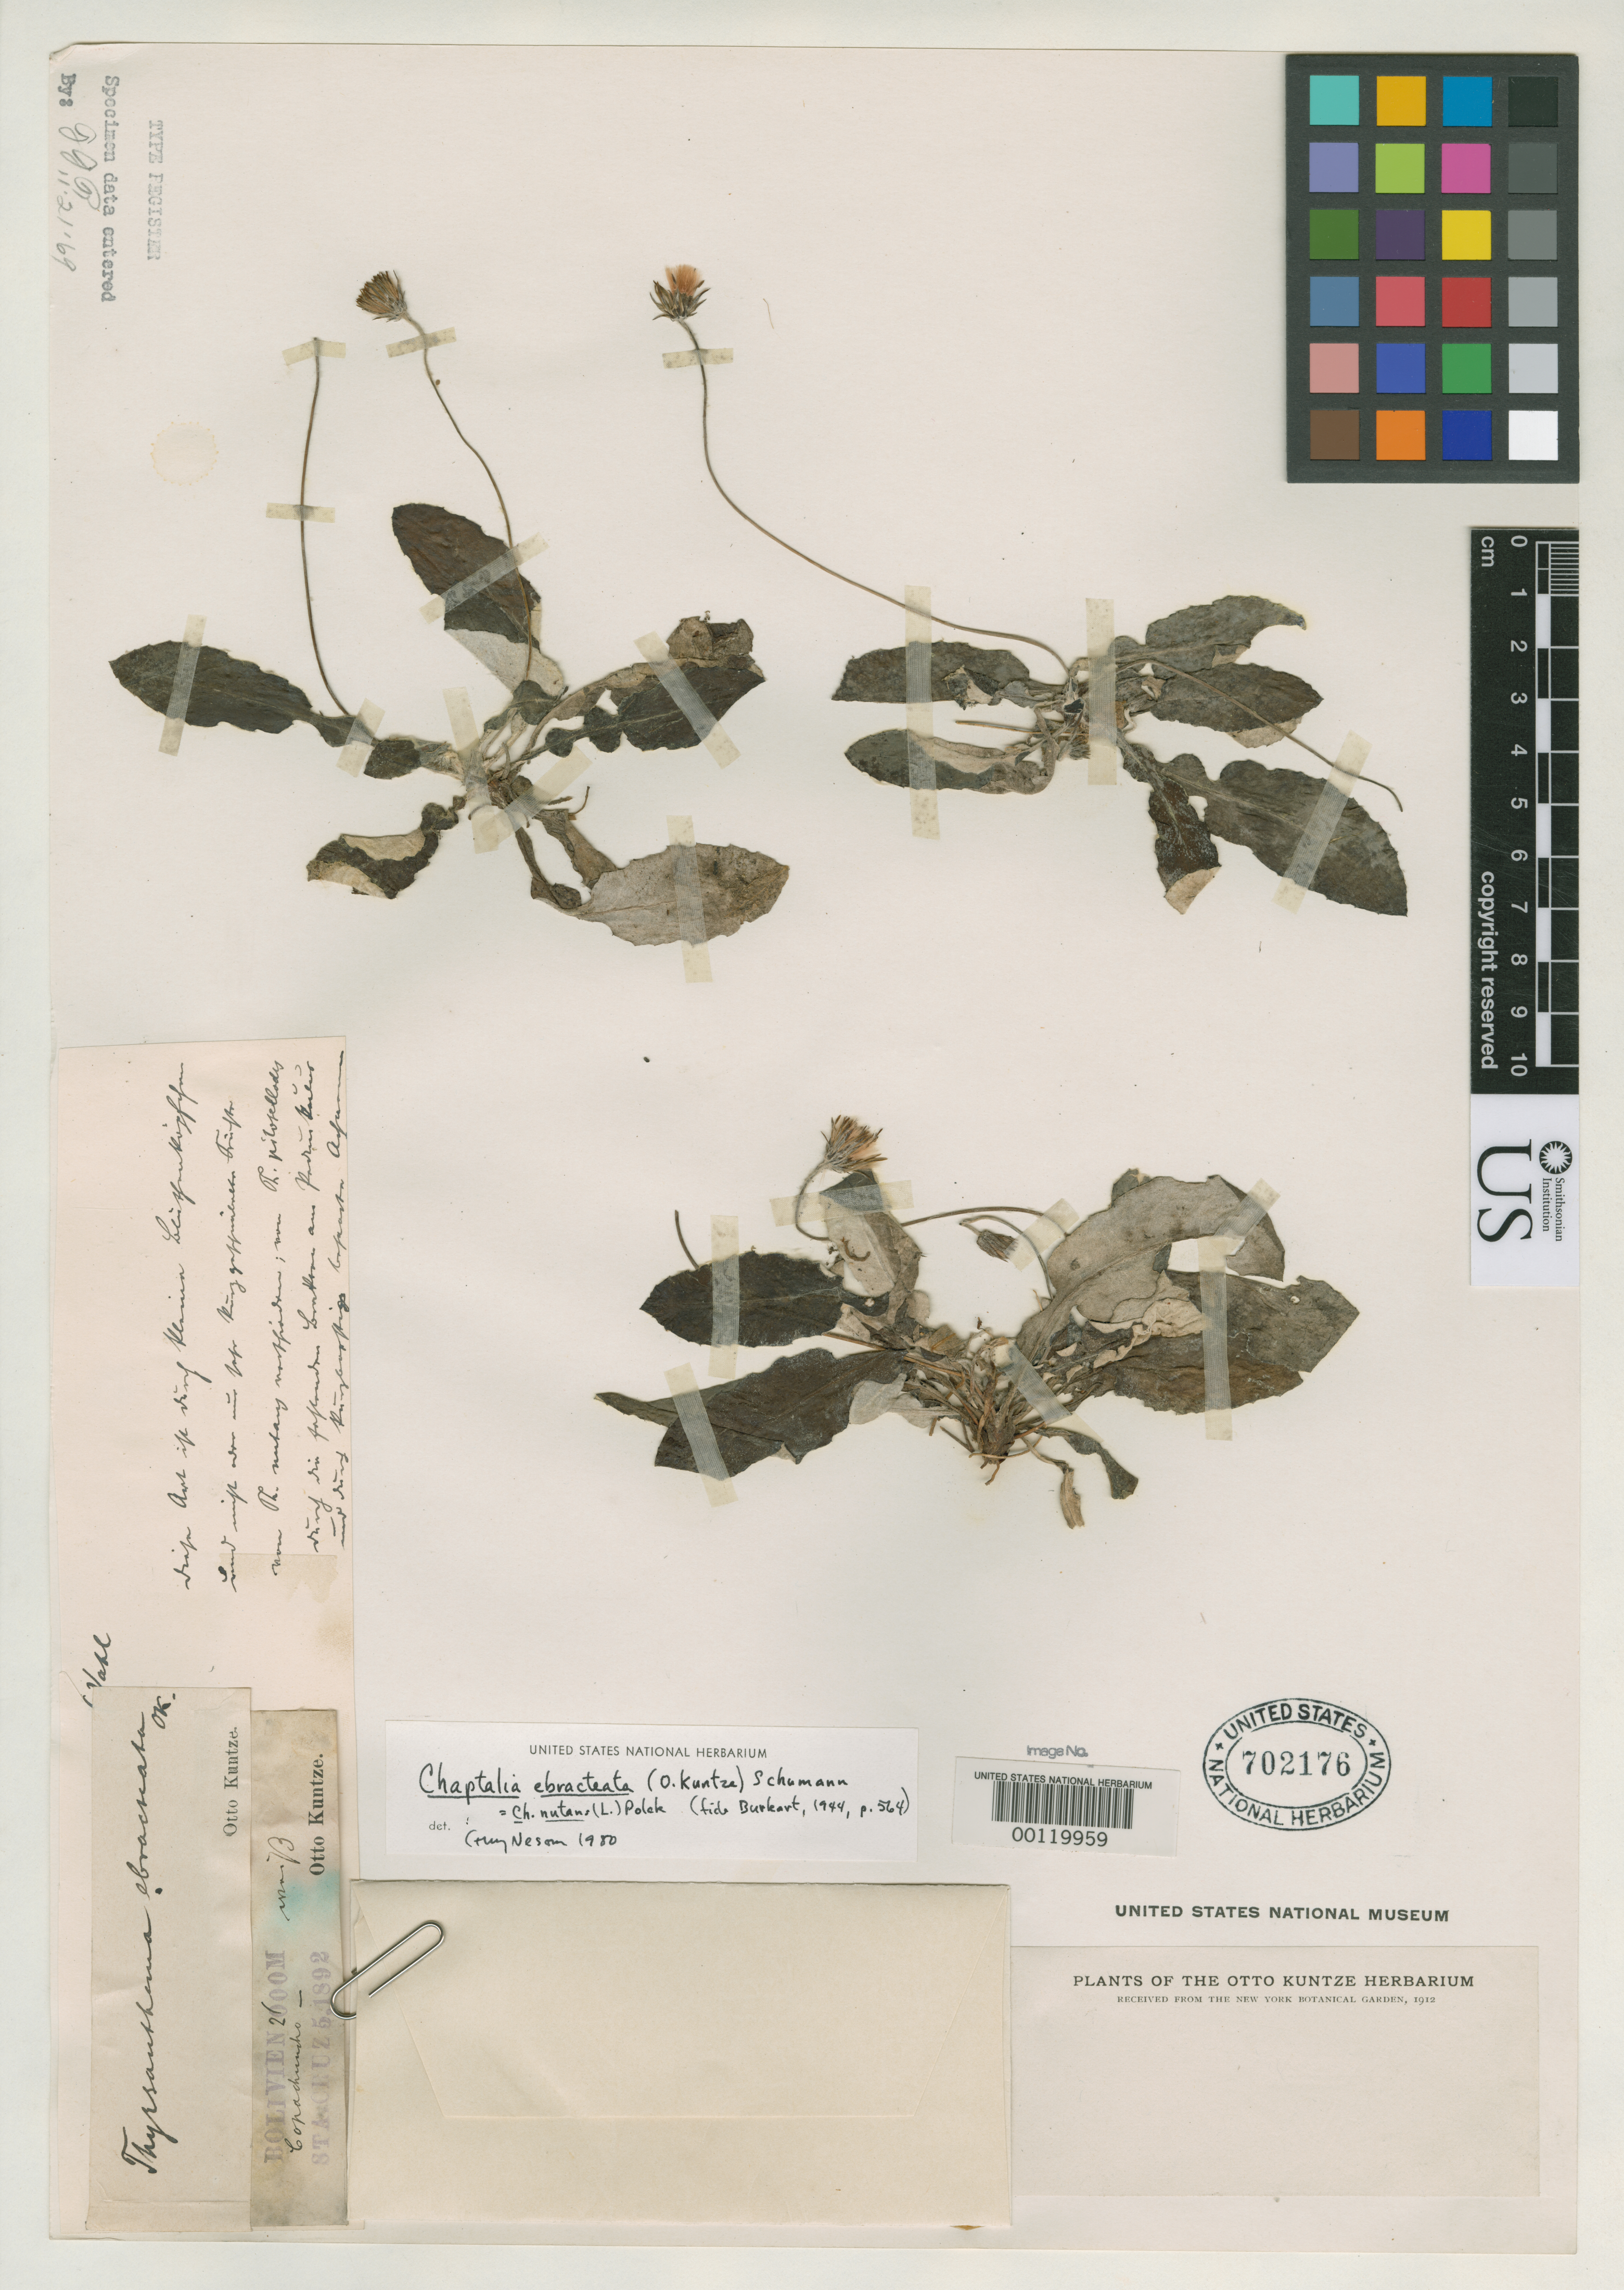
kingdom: Plantae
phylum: Tracheophyta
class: Magnoliopsida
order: Asterales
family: Asteraceae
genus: Thyrsanthema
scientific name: Thyrsanthema ebracteata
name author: Kuntze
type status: Isotype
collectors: C.E.O. Kuntze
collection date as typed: May 1892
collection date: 1892-05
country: Bolivia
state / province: Santa Cruz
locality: Copachuncho.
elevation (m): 2600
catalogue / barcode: US 702176